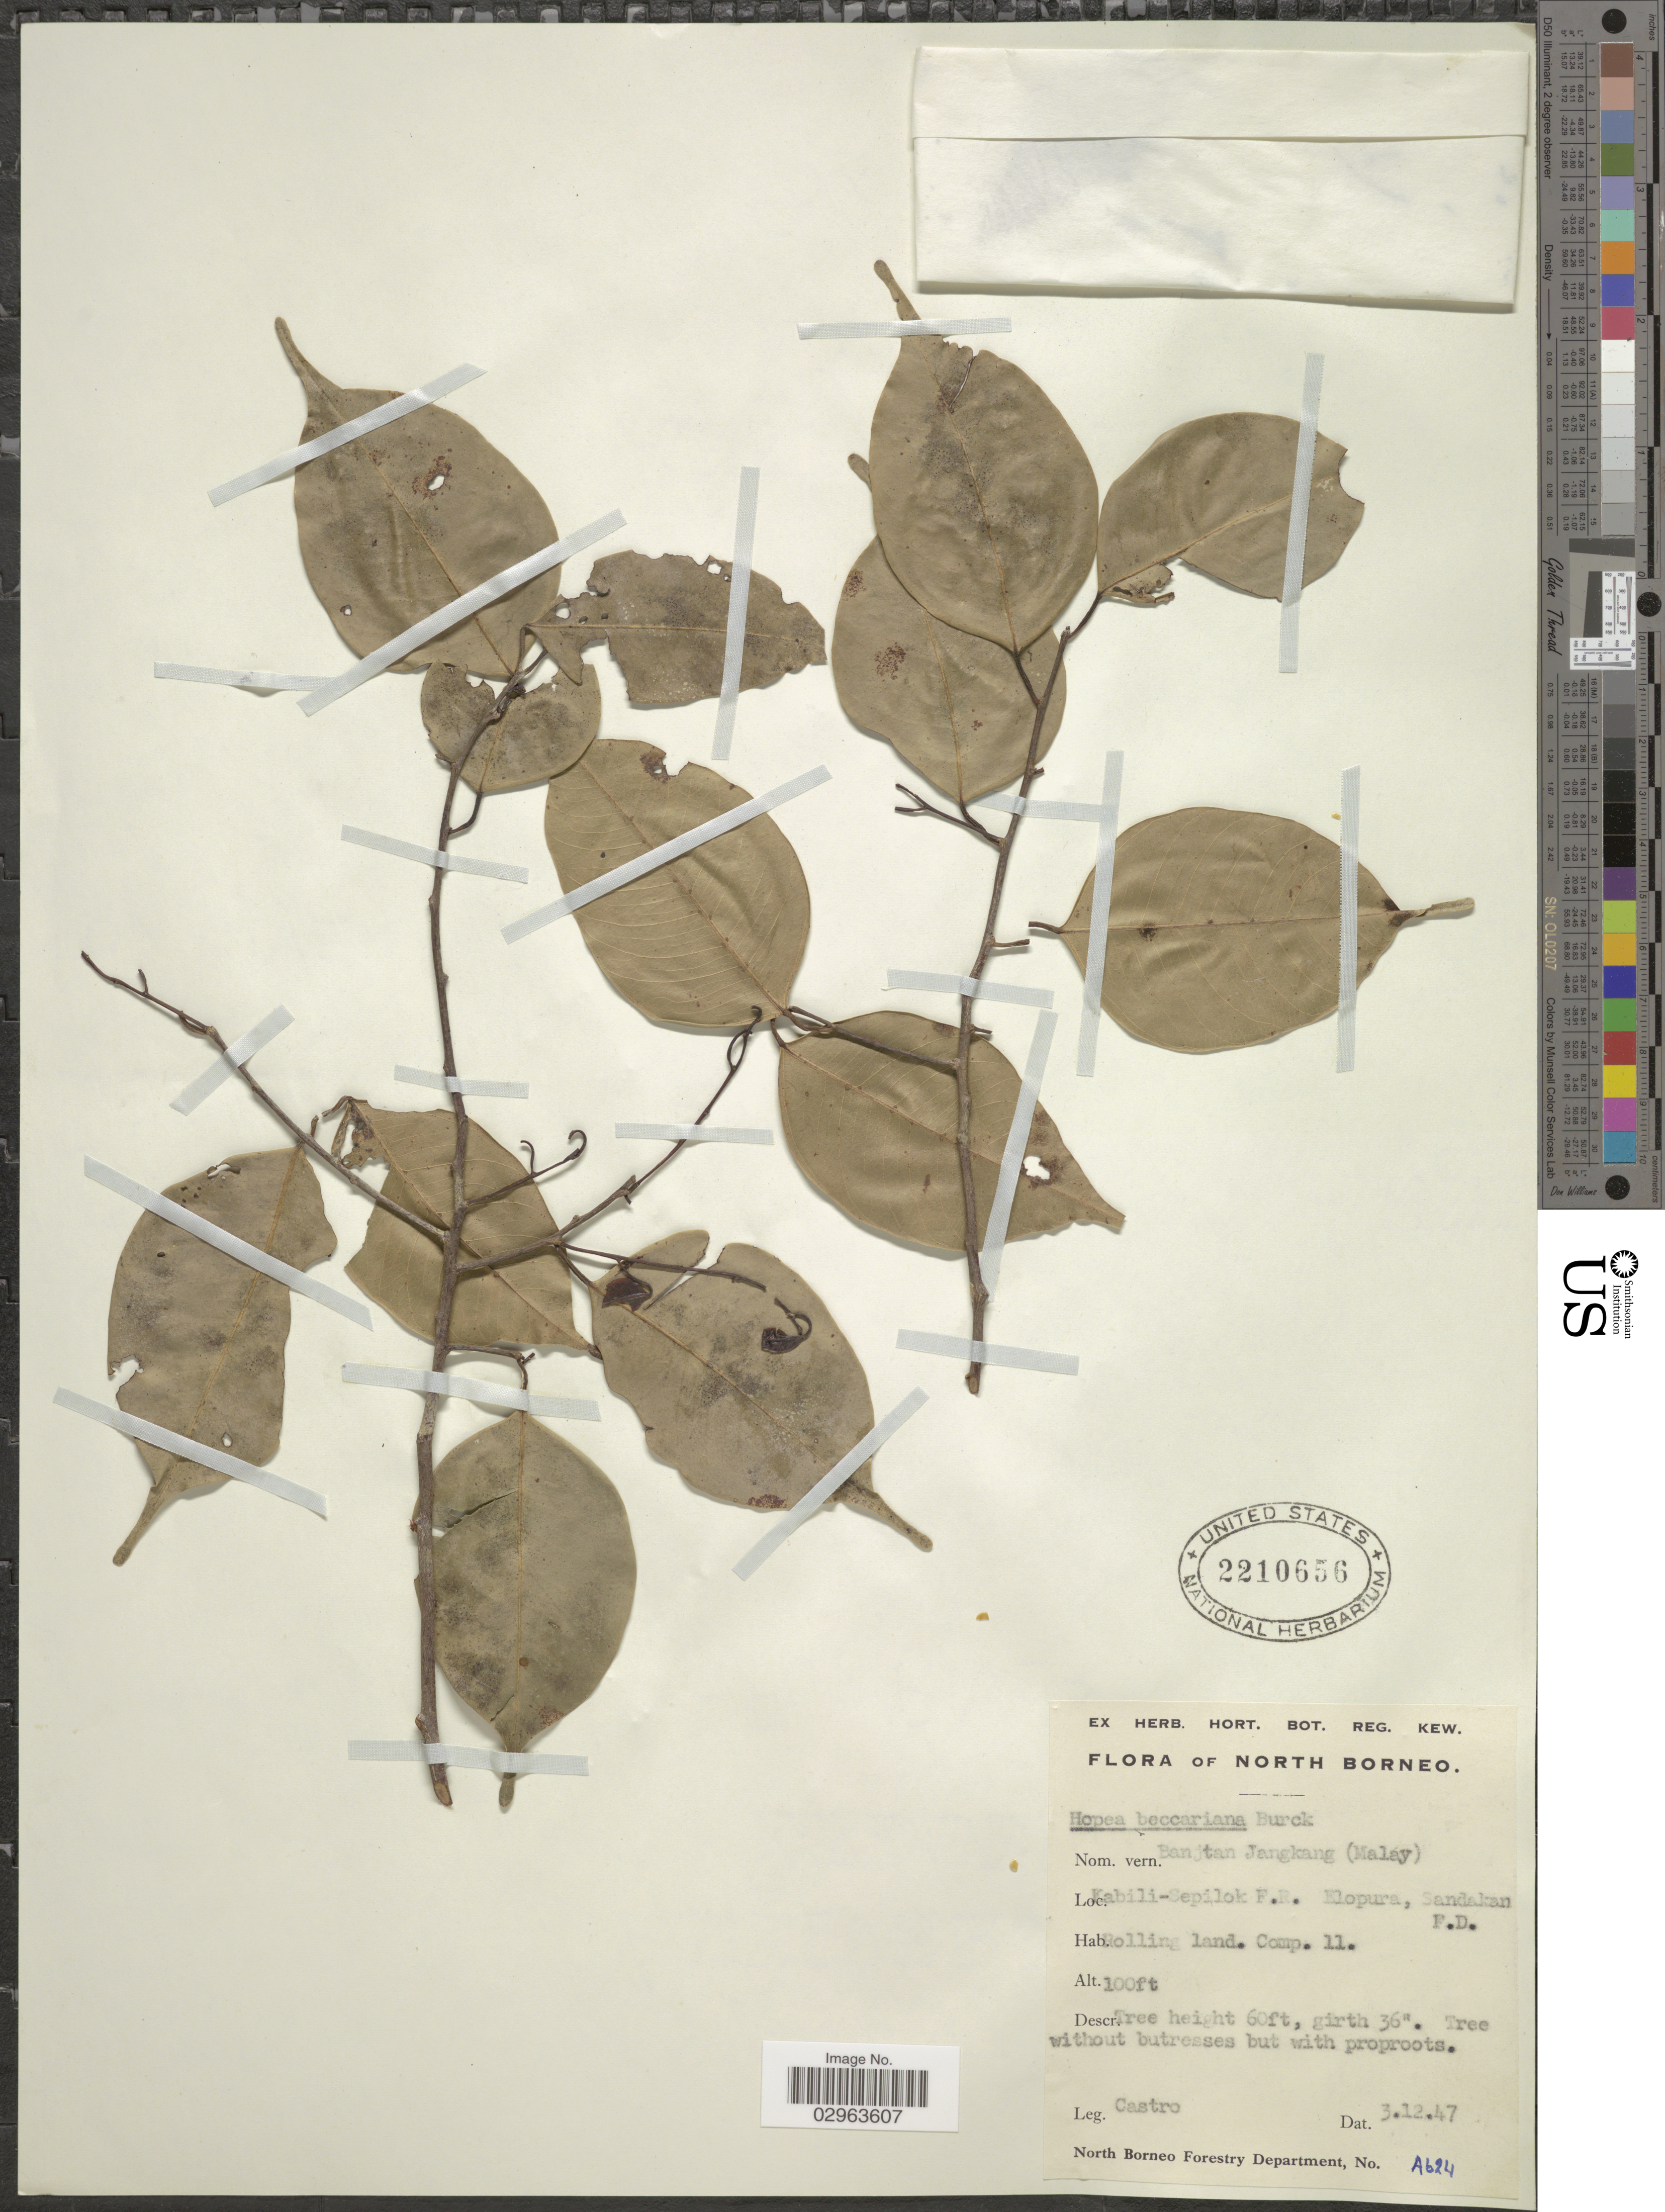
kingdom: Plantae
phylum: Tracheophyta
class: Magnoliopsida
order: Malvales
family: Dipterocarpaceae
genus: Hopea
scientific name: Hopea beccariana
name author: Burck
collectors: -. Castro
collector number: A624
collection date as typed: Transcribed d/m/y: 3/12/47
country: Malaysia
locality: North Borneo. Kabili-Sepilok F.R. Elopura, Sandakan F.D. Rolling land. Comp. 11.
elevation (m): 30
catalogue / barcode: US 2210656